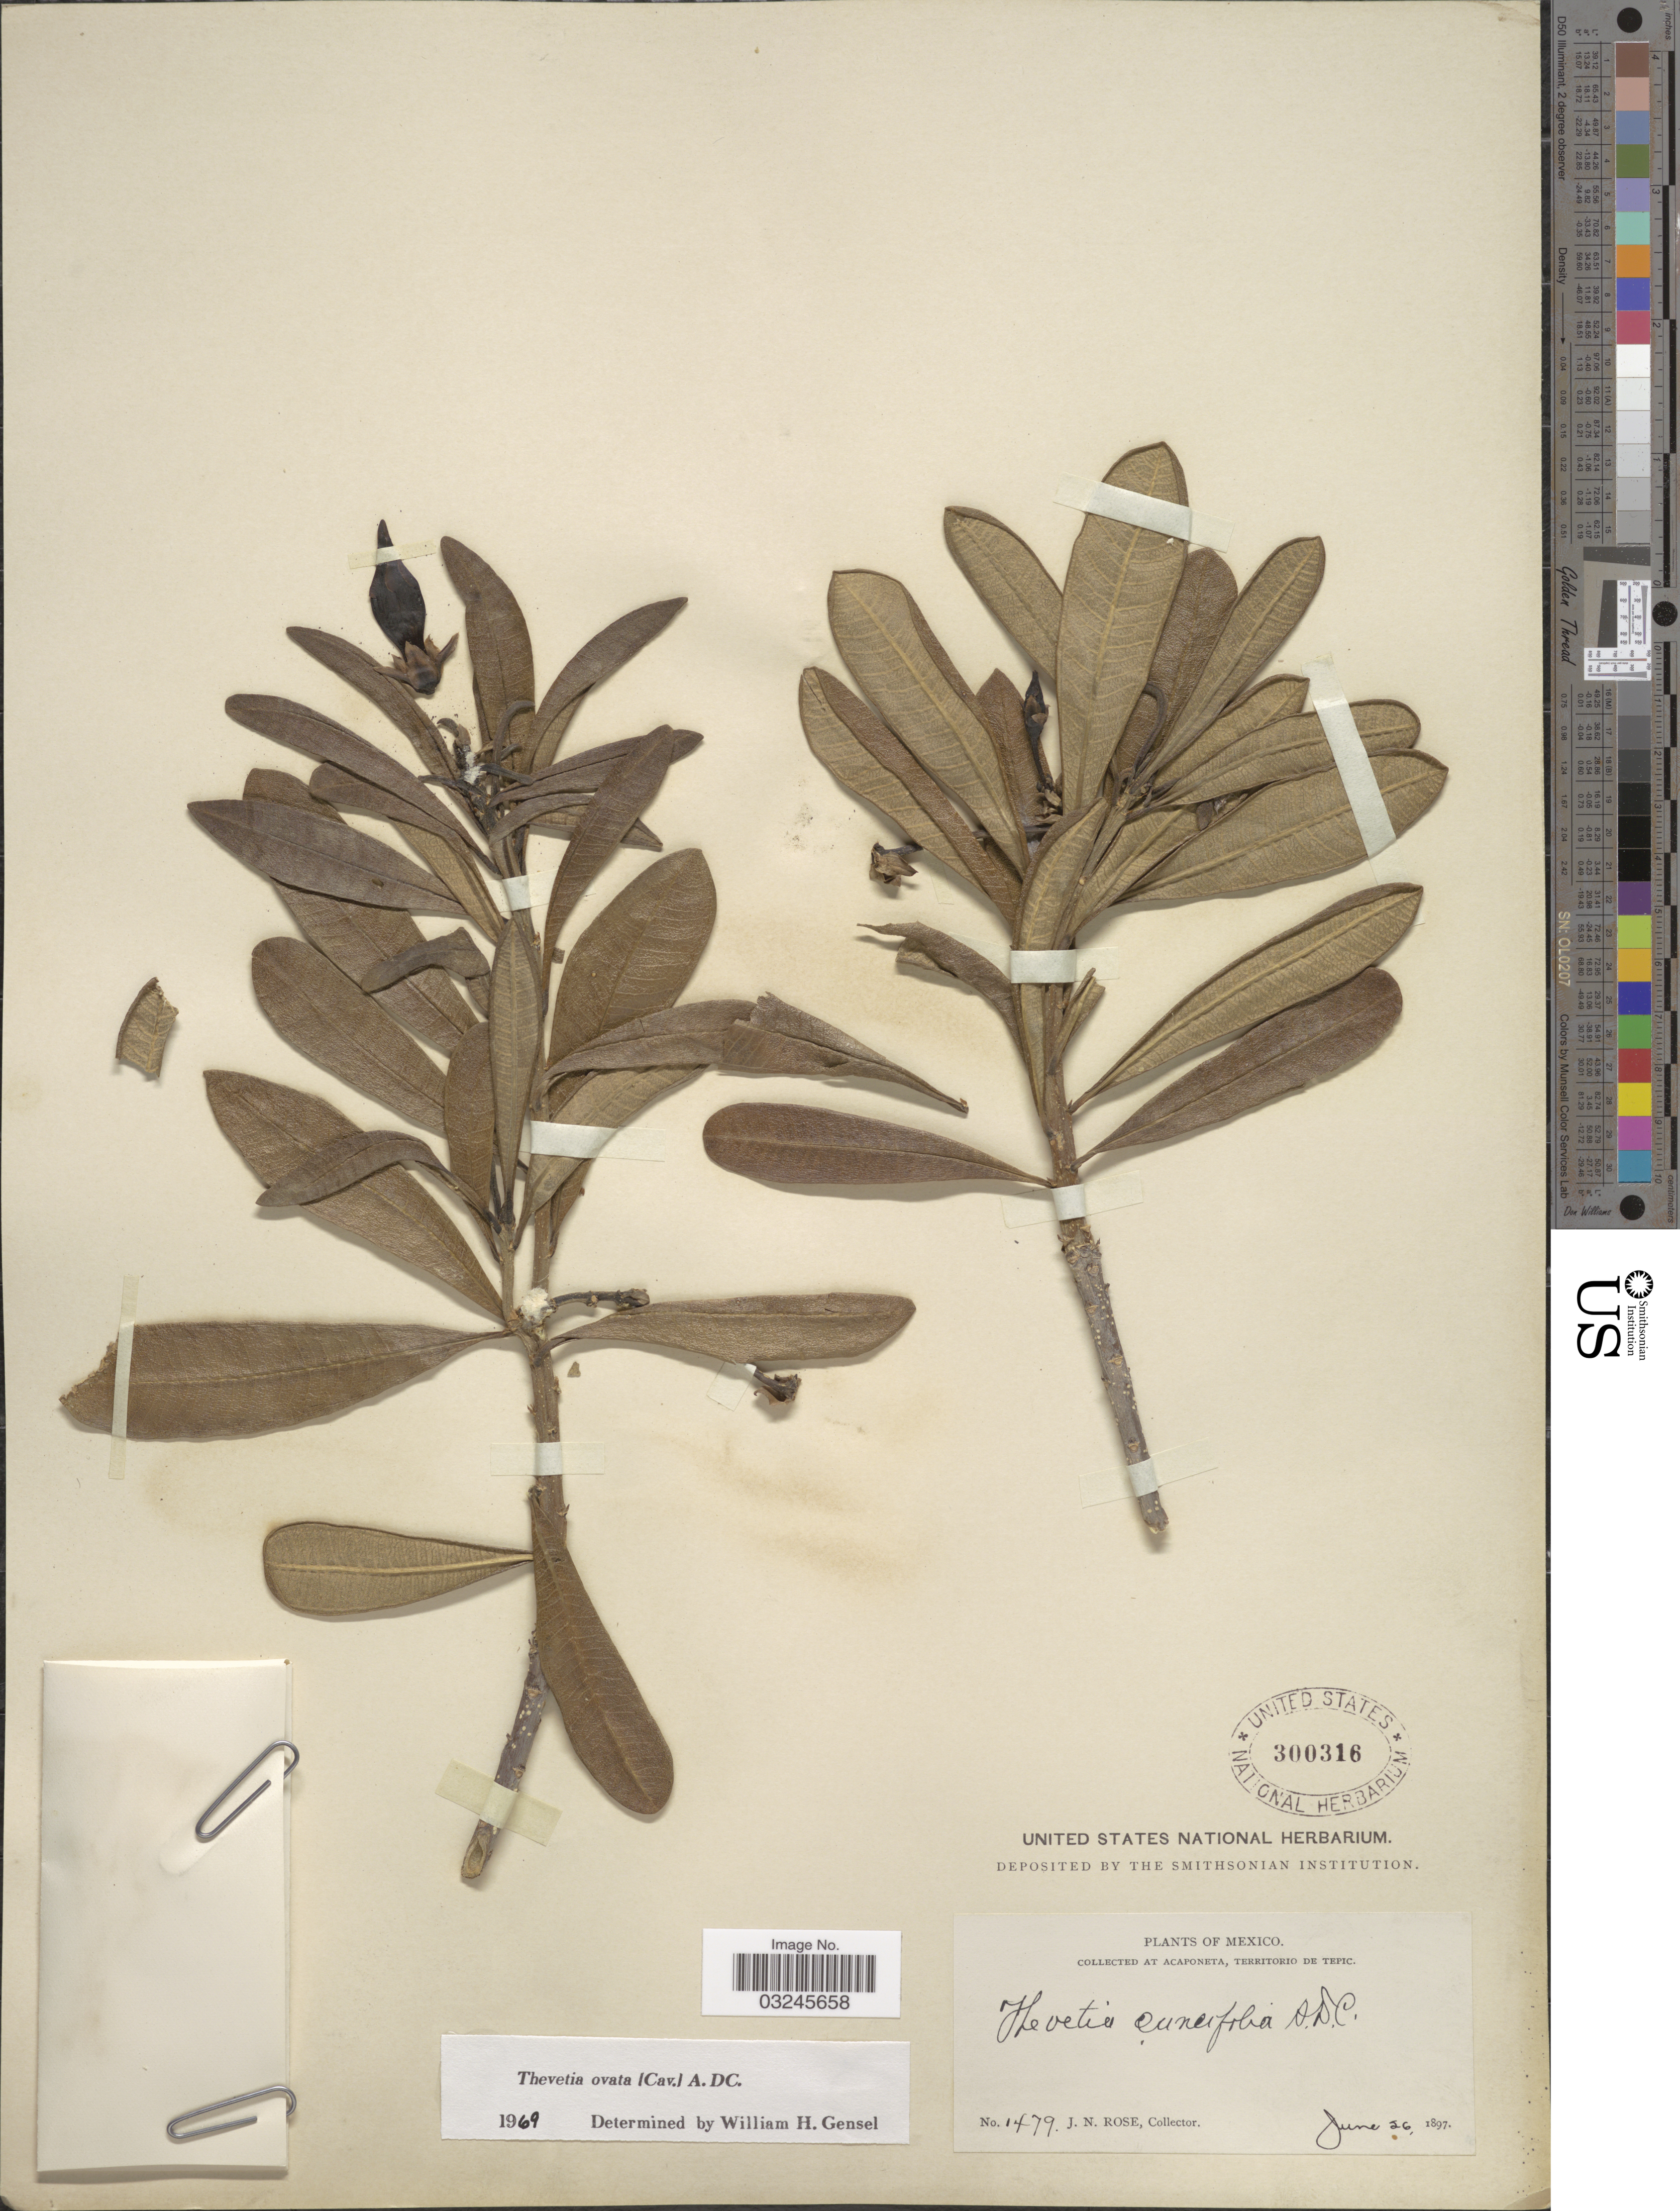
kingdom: Plantae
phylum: Tracheophyta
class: Magnoliopsida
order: Gentianales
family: Apocynaceae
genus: Thevetia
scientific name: Thevetia ovata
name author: (Cav.) A. DC.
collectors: J. N. Rose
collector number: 1479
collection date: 1897-06-26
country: Mexico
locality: At Acaponeta, Territorio De Tepic.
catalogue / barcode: US 300316